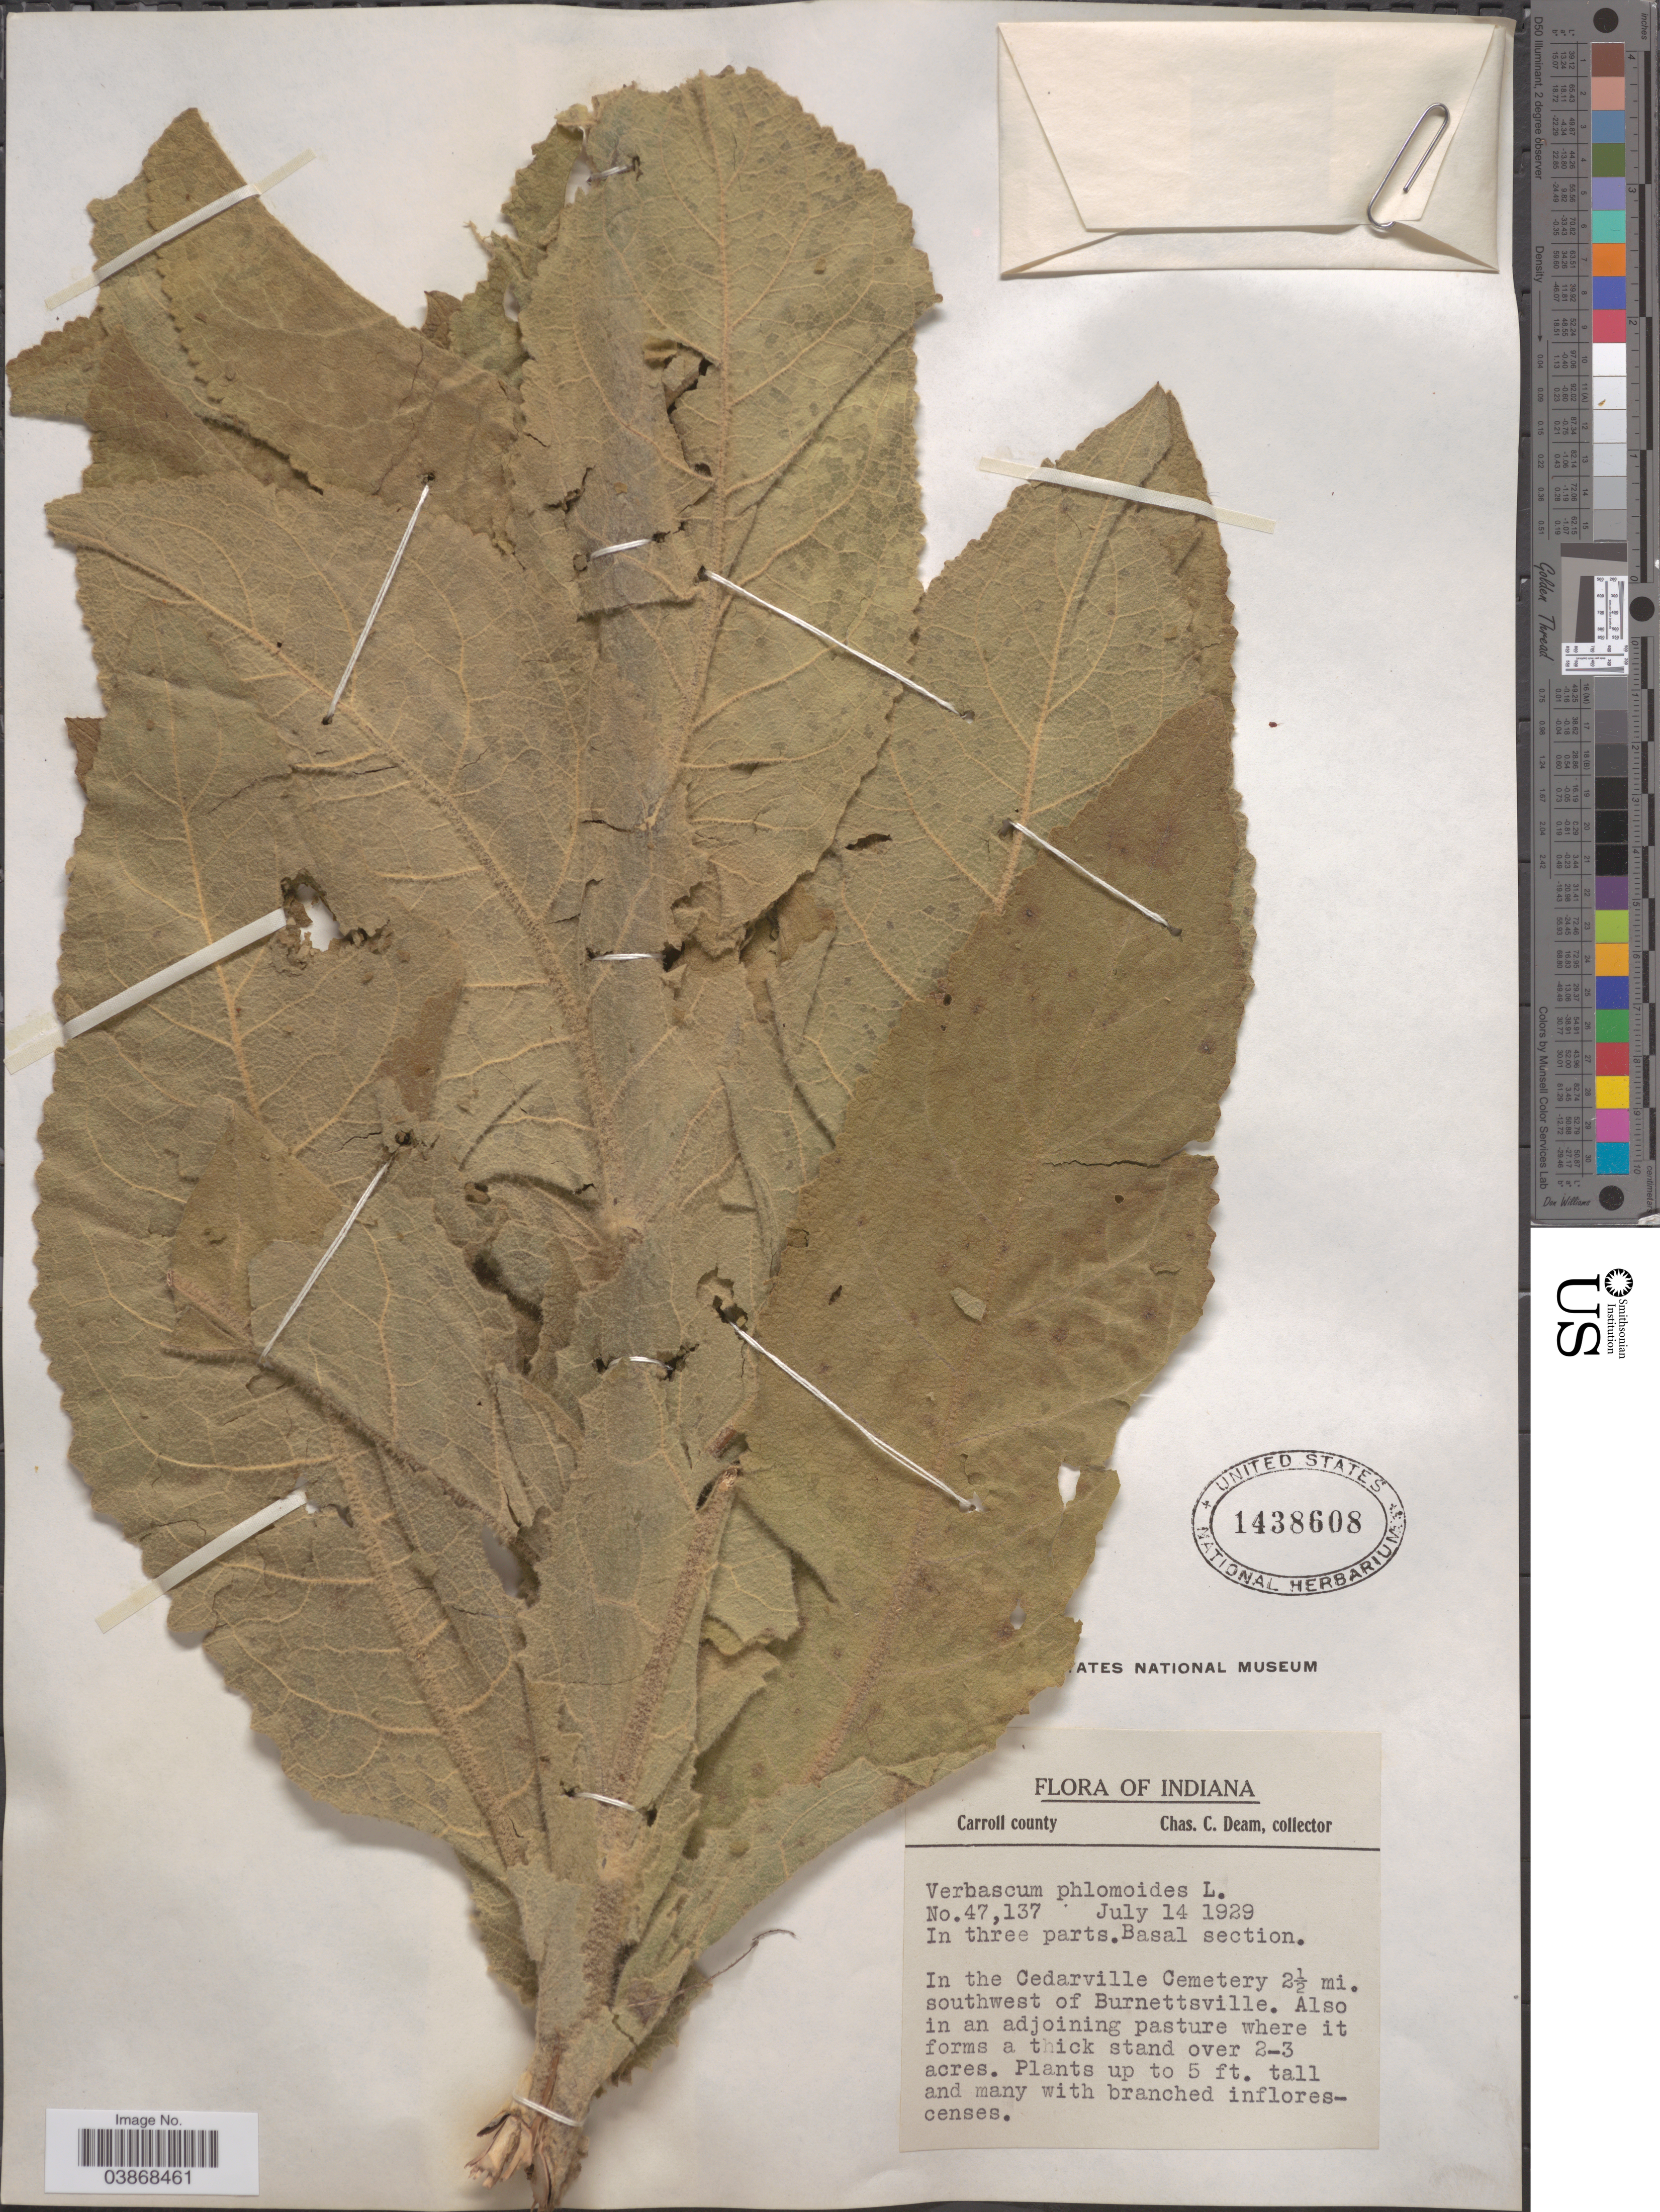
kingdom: Plantae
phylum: Tracheophyta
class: Magnoliopsida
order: Lamiales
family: Scrophulariaceae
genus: Verbascum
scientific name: Verbascum phlomoides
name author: L.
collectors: C. C. Deam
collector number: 47137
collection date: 1929-07-14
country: United States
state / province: Indiana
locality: Carroll County. In the Cedarville Cemetery 2½ mi. southwest of Burnettsville.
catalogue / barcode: US 1438608